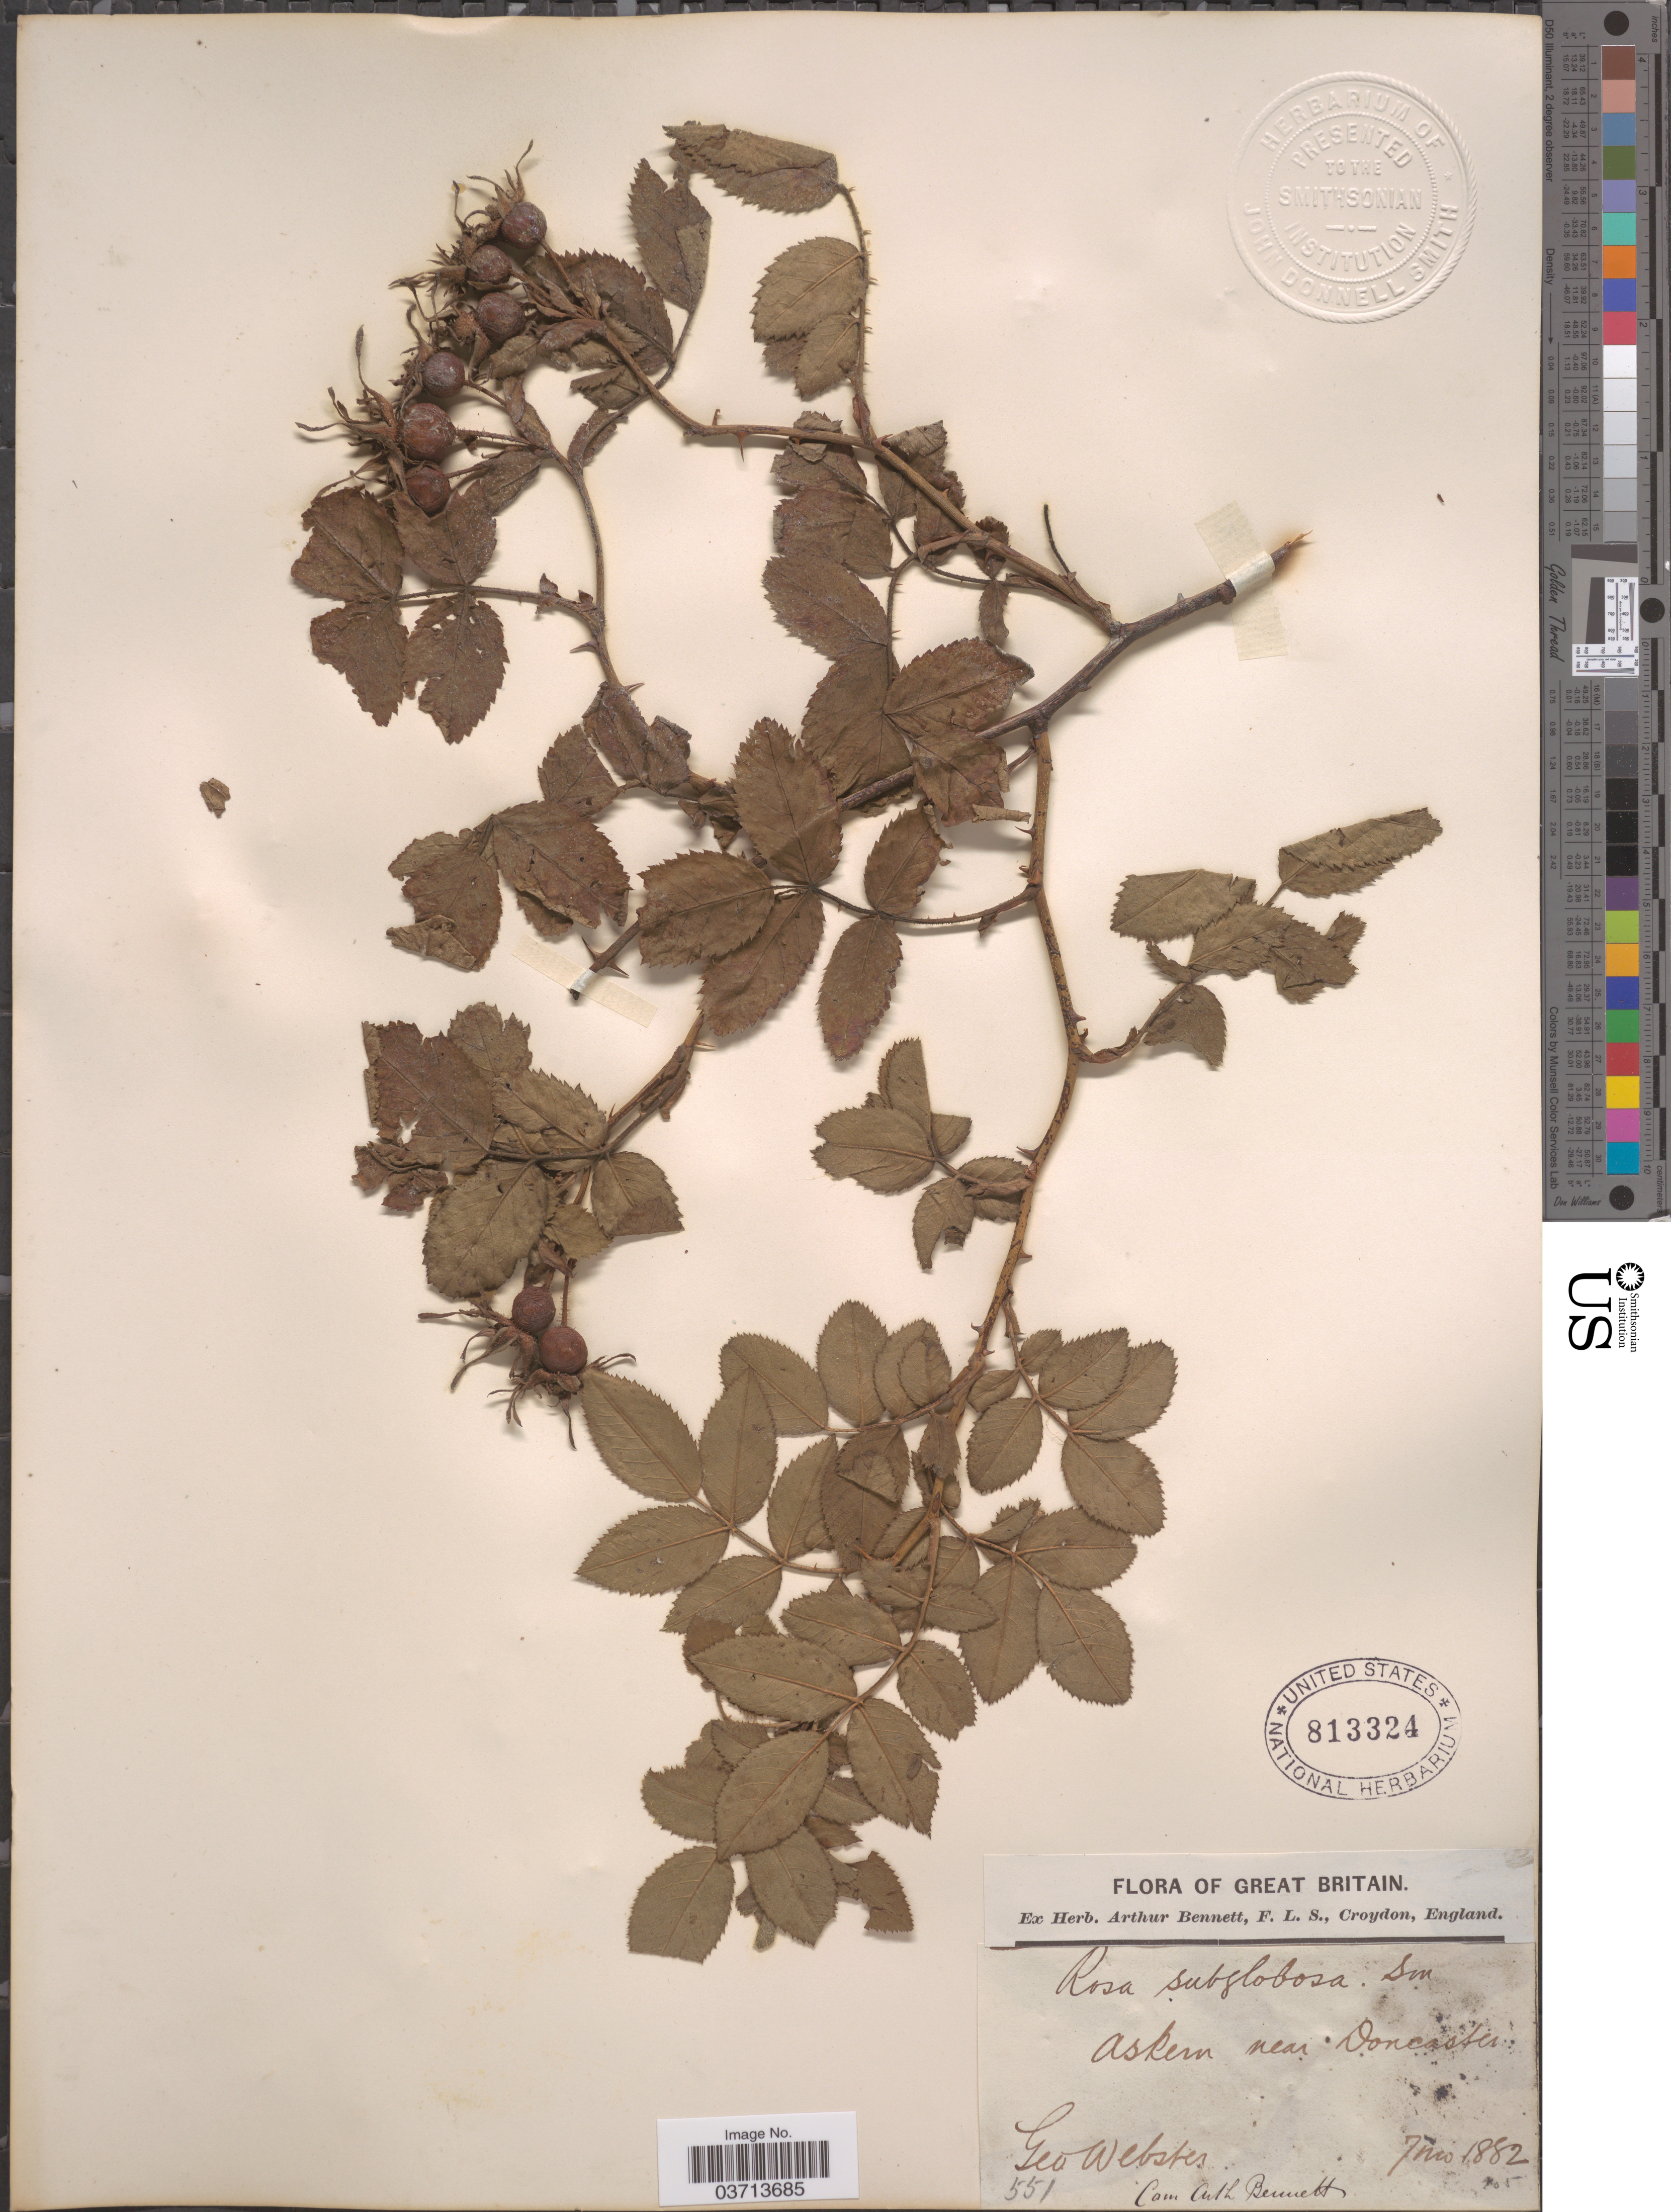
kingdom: Plantae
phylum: Tracheophyta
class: Magnoliopsida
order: Rosales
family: Rosaceae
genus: Rosa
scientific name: Rosa subglobosa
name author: Sm.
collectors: G. Webster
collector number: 551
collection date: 1882-11-07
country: United Kingdom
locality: Great Britain. Askern near Doncaster.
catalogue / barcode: US 813324